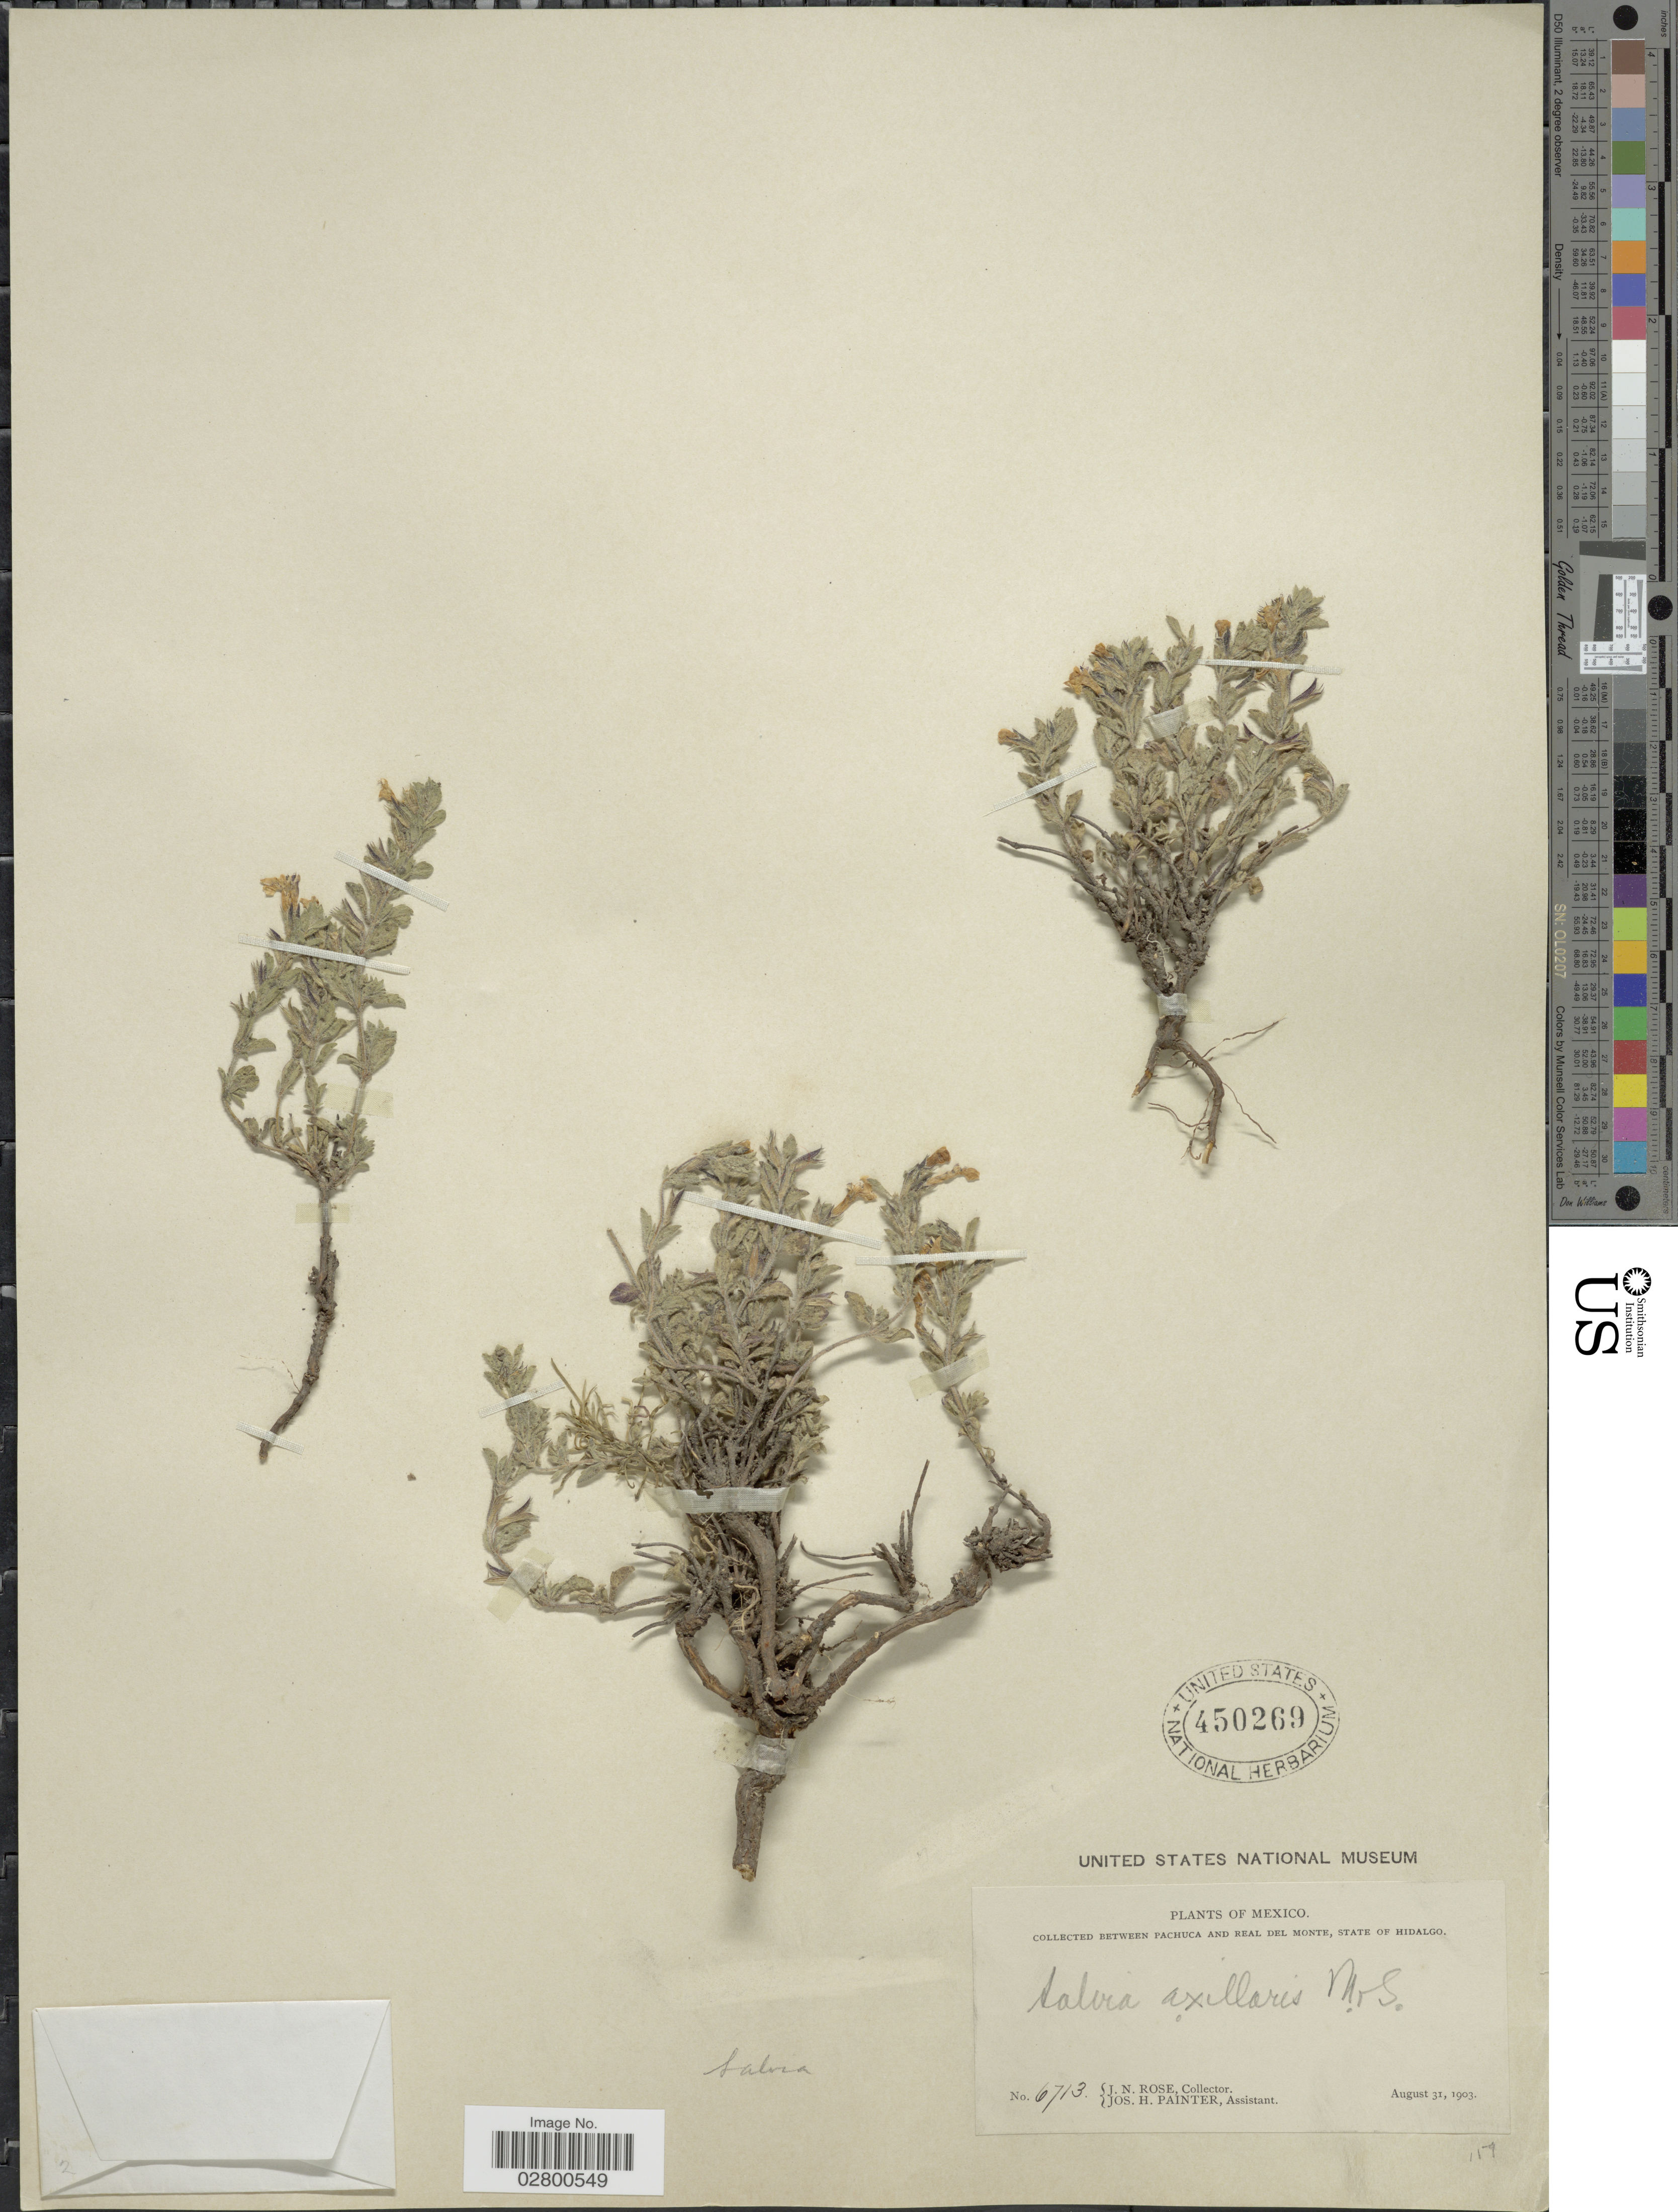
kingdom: Plantae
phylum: Tracheophyta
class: Magnoliopsida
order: Lamiales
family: Lamiaceae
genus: Salvia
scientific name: Salvia axillaris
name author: Moc. & Sessé ex Benth.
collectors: J. N. Rose & J. H. Painter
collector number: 6713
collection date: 1903-08-31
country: Mexico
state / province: Hidalgo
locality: Between Pachuca and Real del Monte.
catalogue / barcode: US 450269